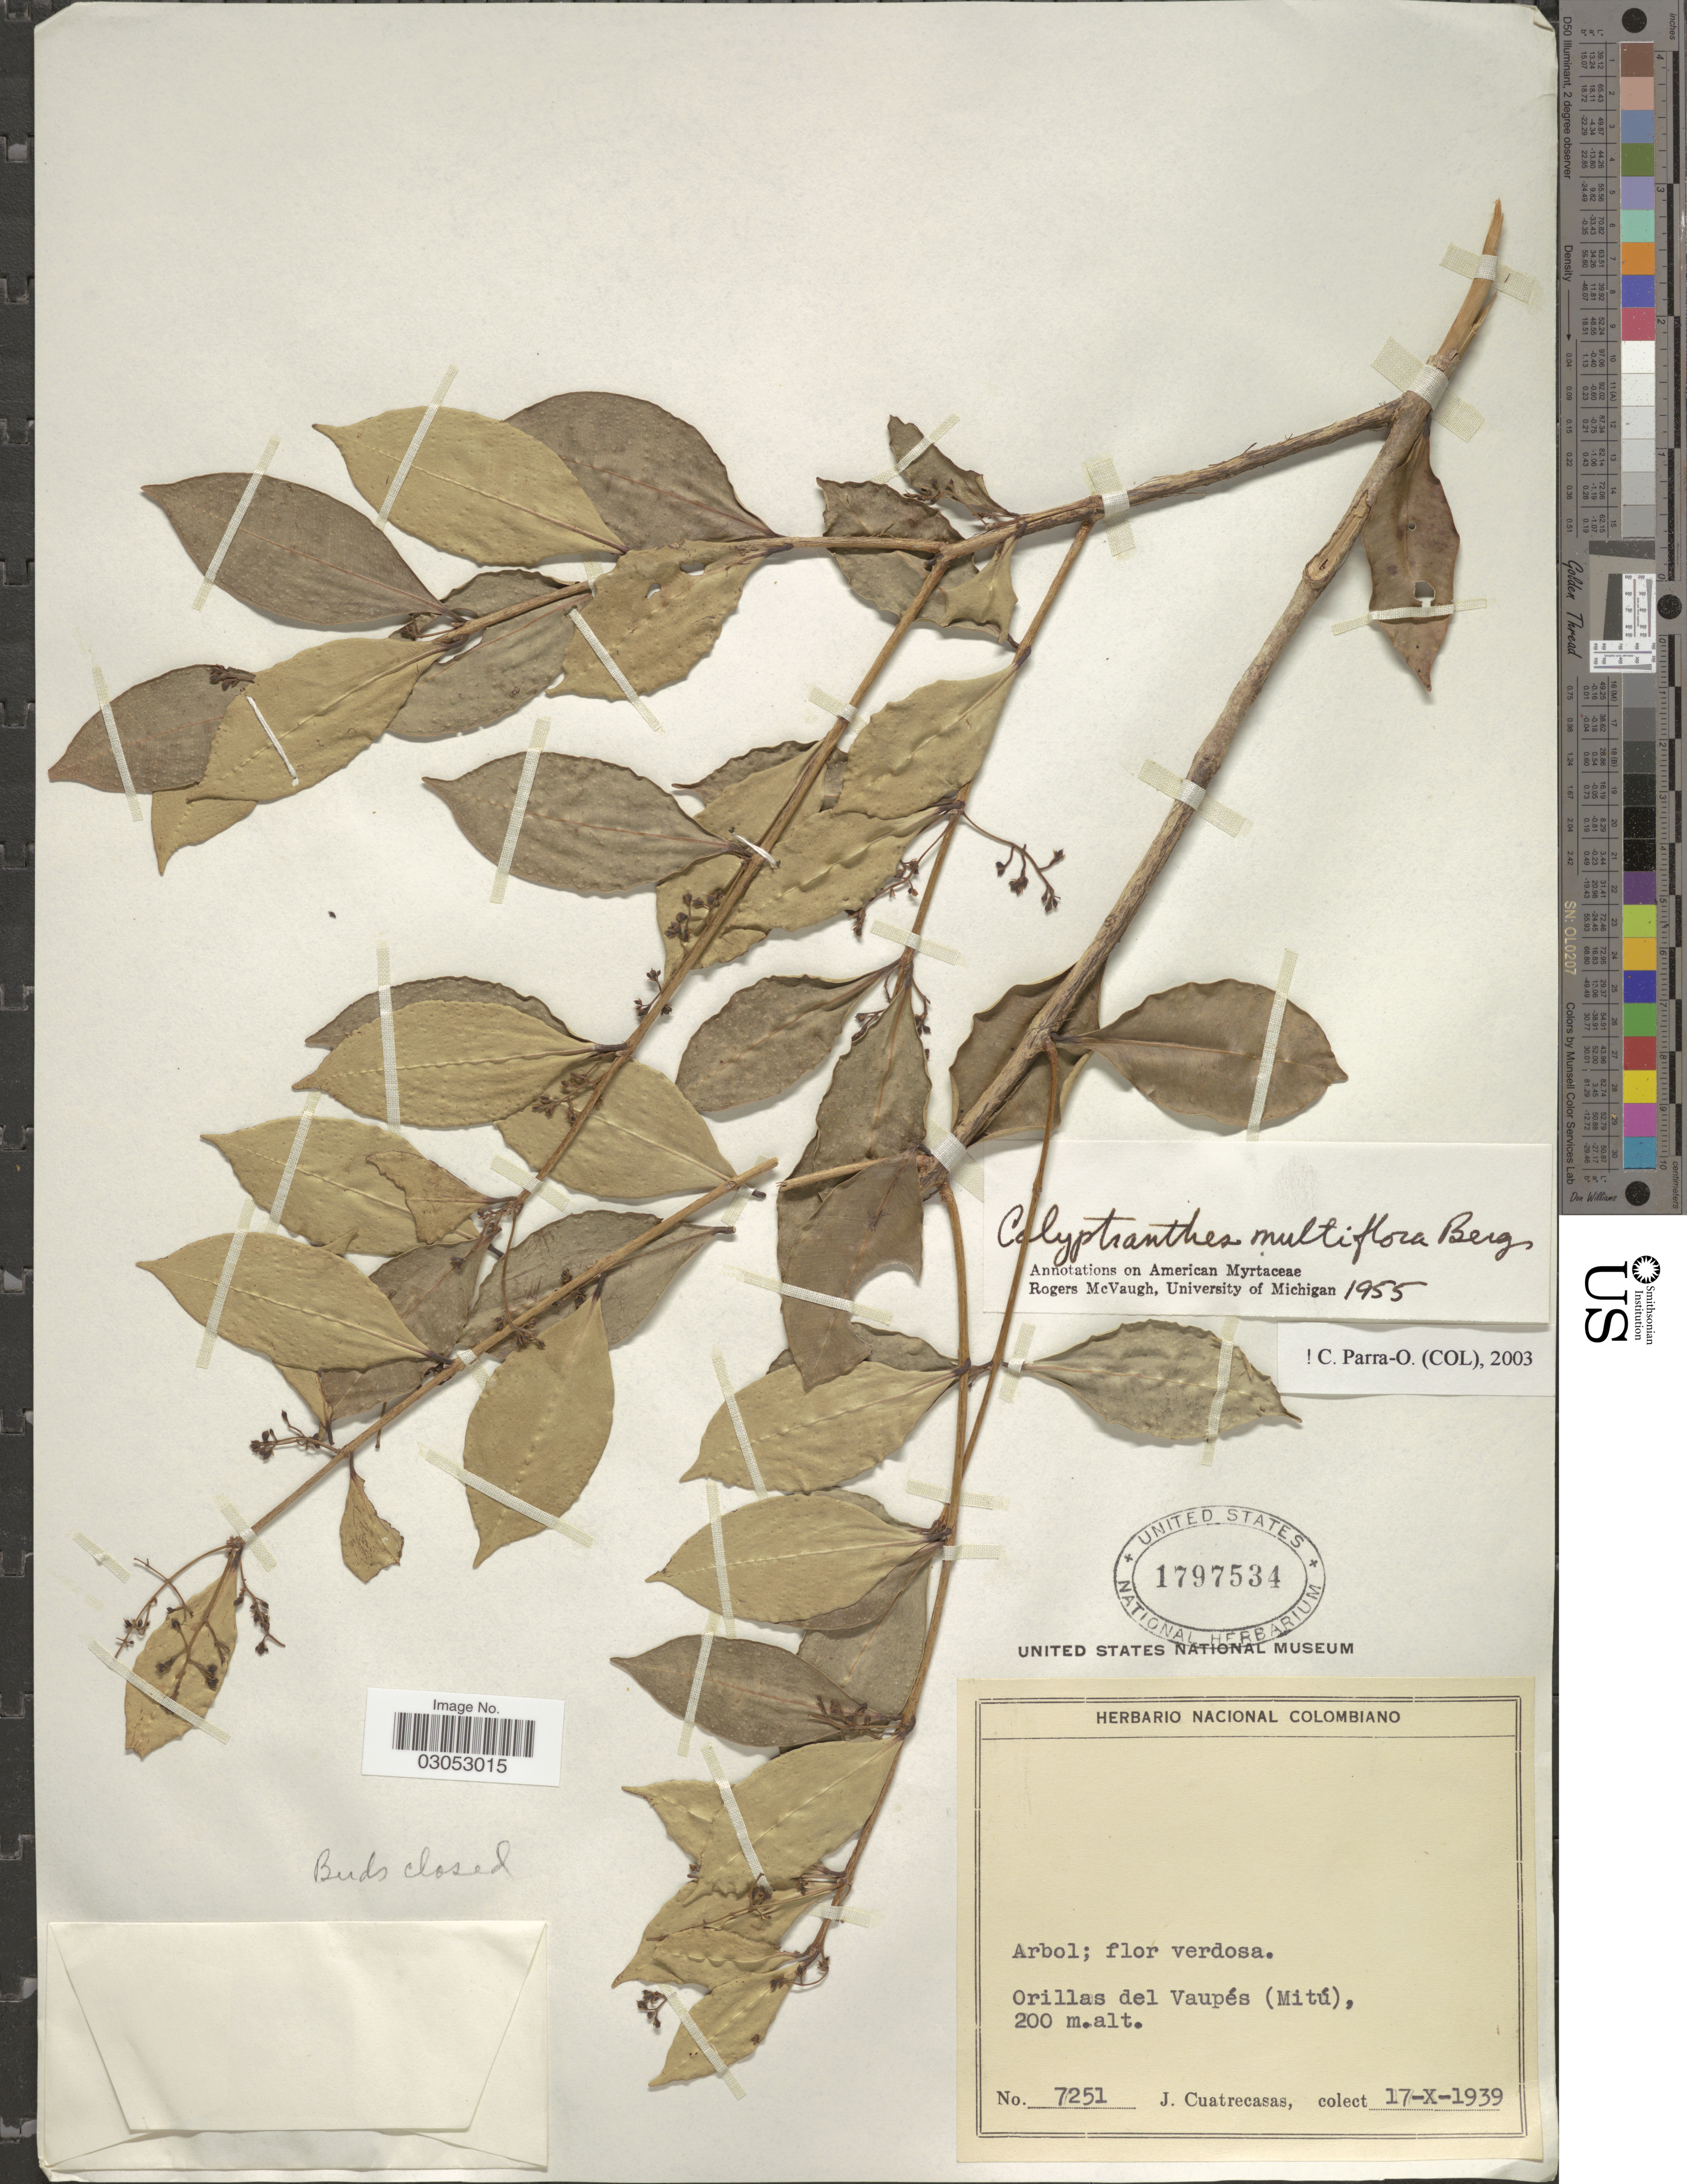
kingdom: Plantae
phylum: Tracheophyta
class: Magnoliopsida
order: Myrtales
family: Myrtaceae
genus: Myrcia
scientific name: Myrcia florifera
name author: (McVaugh) Gaem & E. Lucas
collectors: J. Cuatrecasas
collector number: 7251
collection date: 1939-10-17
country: Colombia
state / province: Vaupés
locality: Orillas del Vaupés (Mitú).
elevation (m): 200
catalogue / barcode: US 1797534